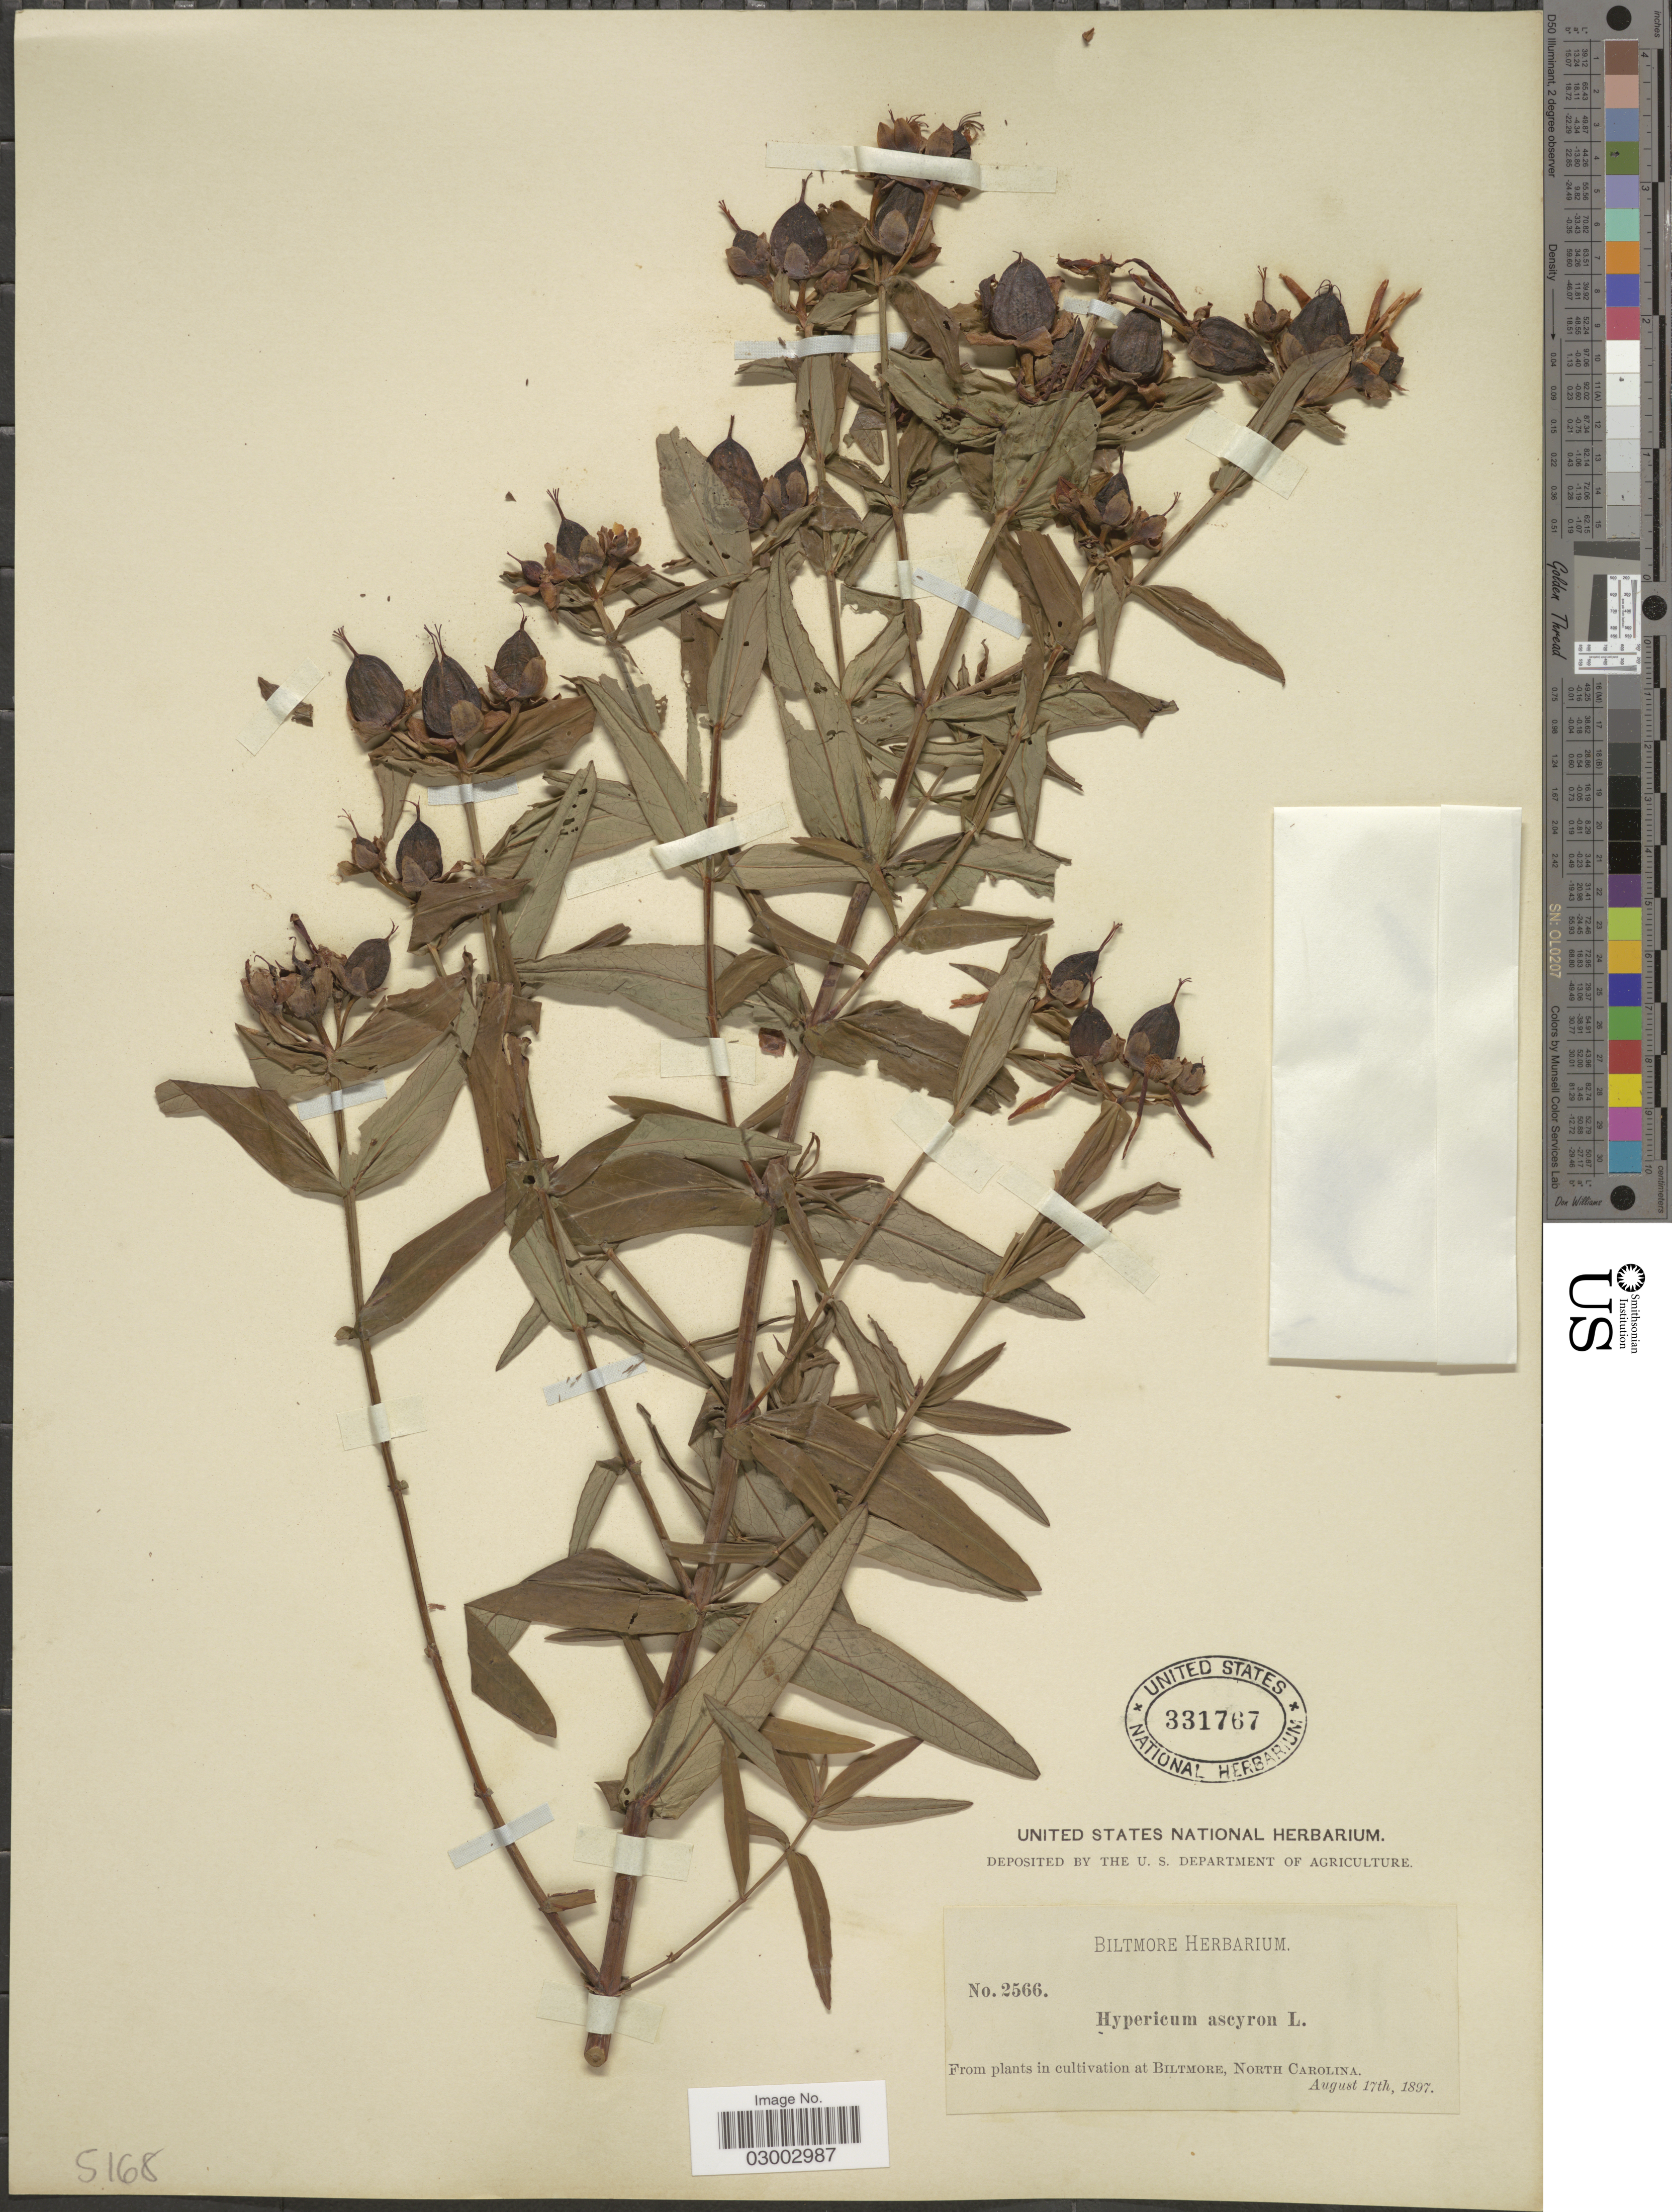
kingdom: Plantae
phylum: Tracheophyta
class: Magnoliopsida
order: Malpighiales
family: Hypericaceae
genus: Hypericum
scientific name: Hypericum ascyron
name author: L.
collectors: ex herb. Biltmore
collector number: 2566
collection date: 1897-08-17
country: United States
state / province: North Carolina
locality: From plants in cultivation at Biltmore.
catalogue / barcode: US 331767